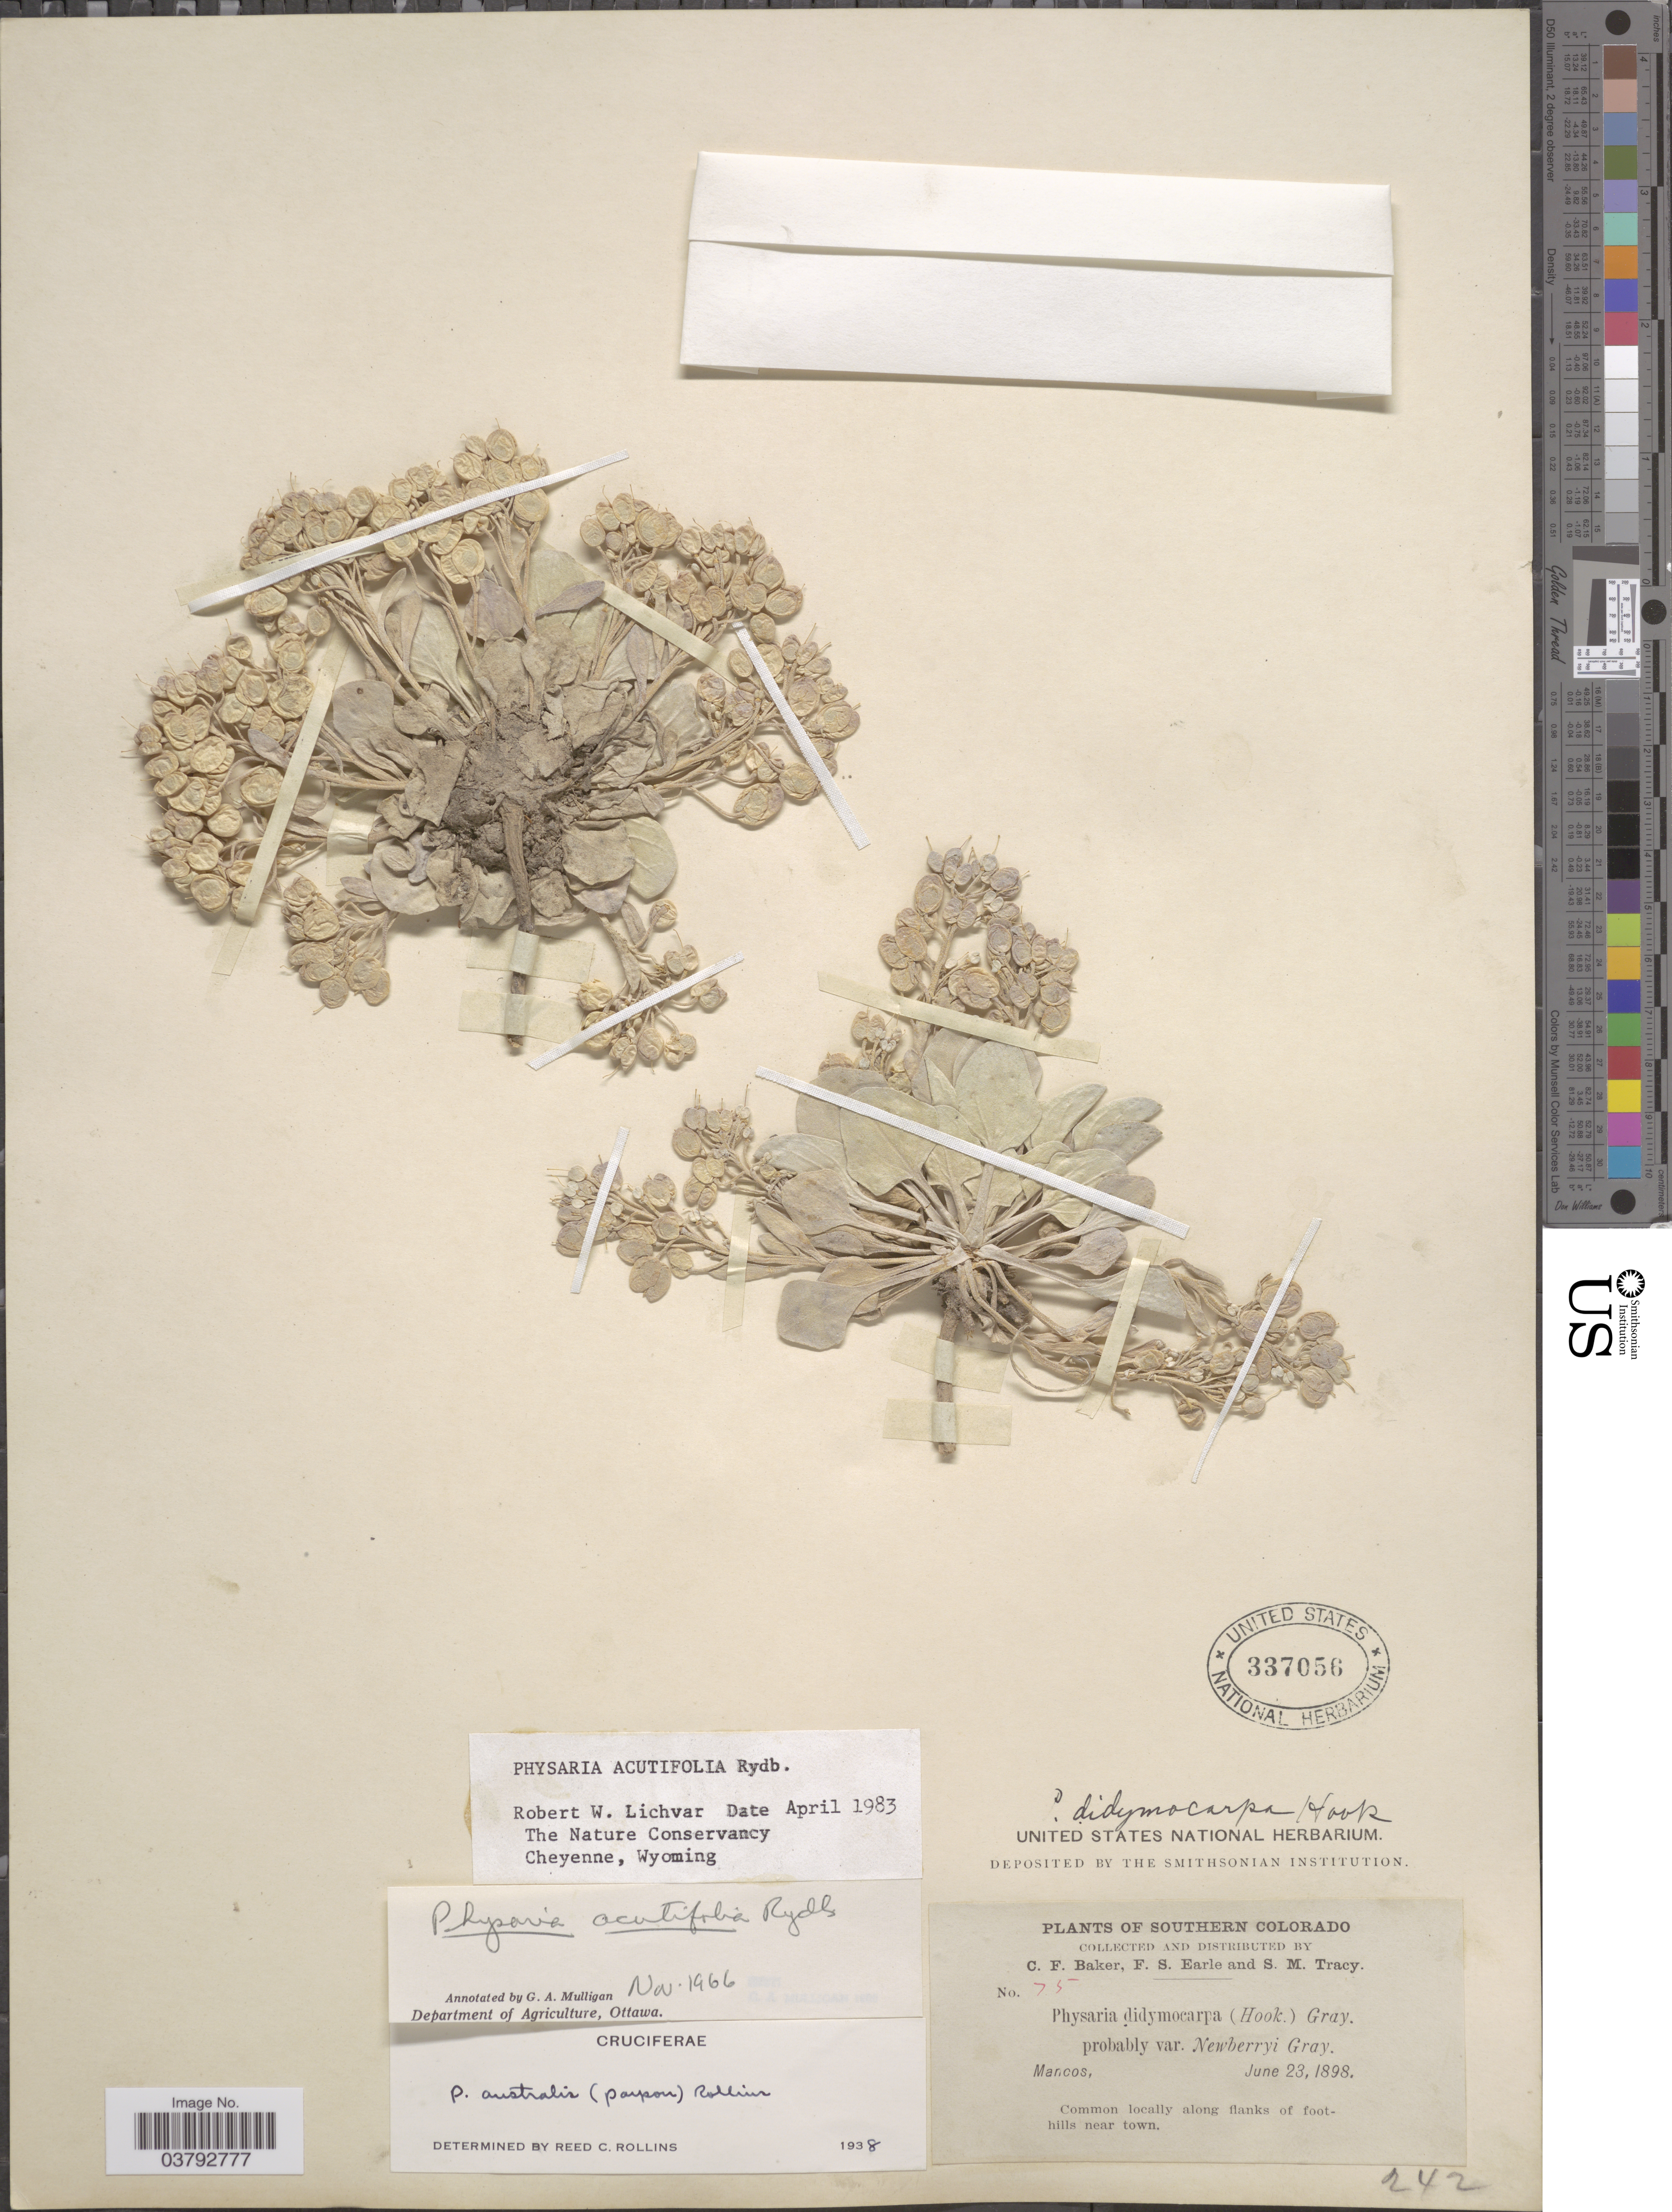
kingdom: Plantae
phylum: Tracheophyta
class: Magnoliopsida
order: Brassicales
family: Brassicaceae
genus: Physaria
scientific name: Physaria acutifolia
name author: Rydb.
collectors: C. F. Baker, F. S. Earle & S. M. Tracy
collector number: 75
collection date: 1898-06-23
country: United States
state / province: Colorado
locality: Southern Colorado. Mancos.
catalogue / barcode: US 337056